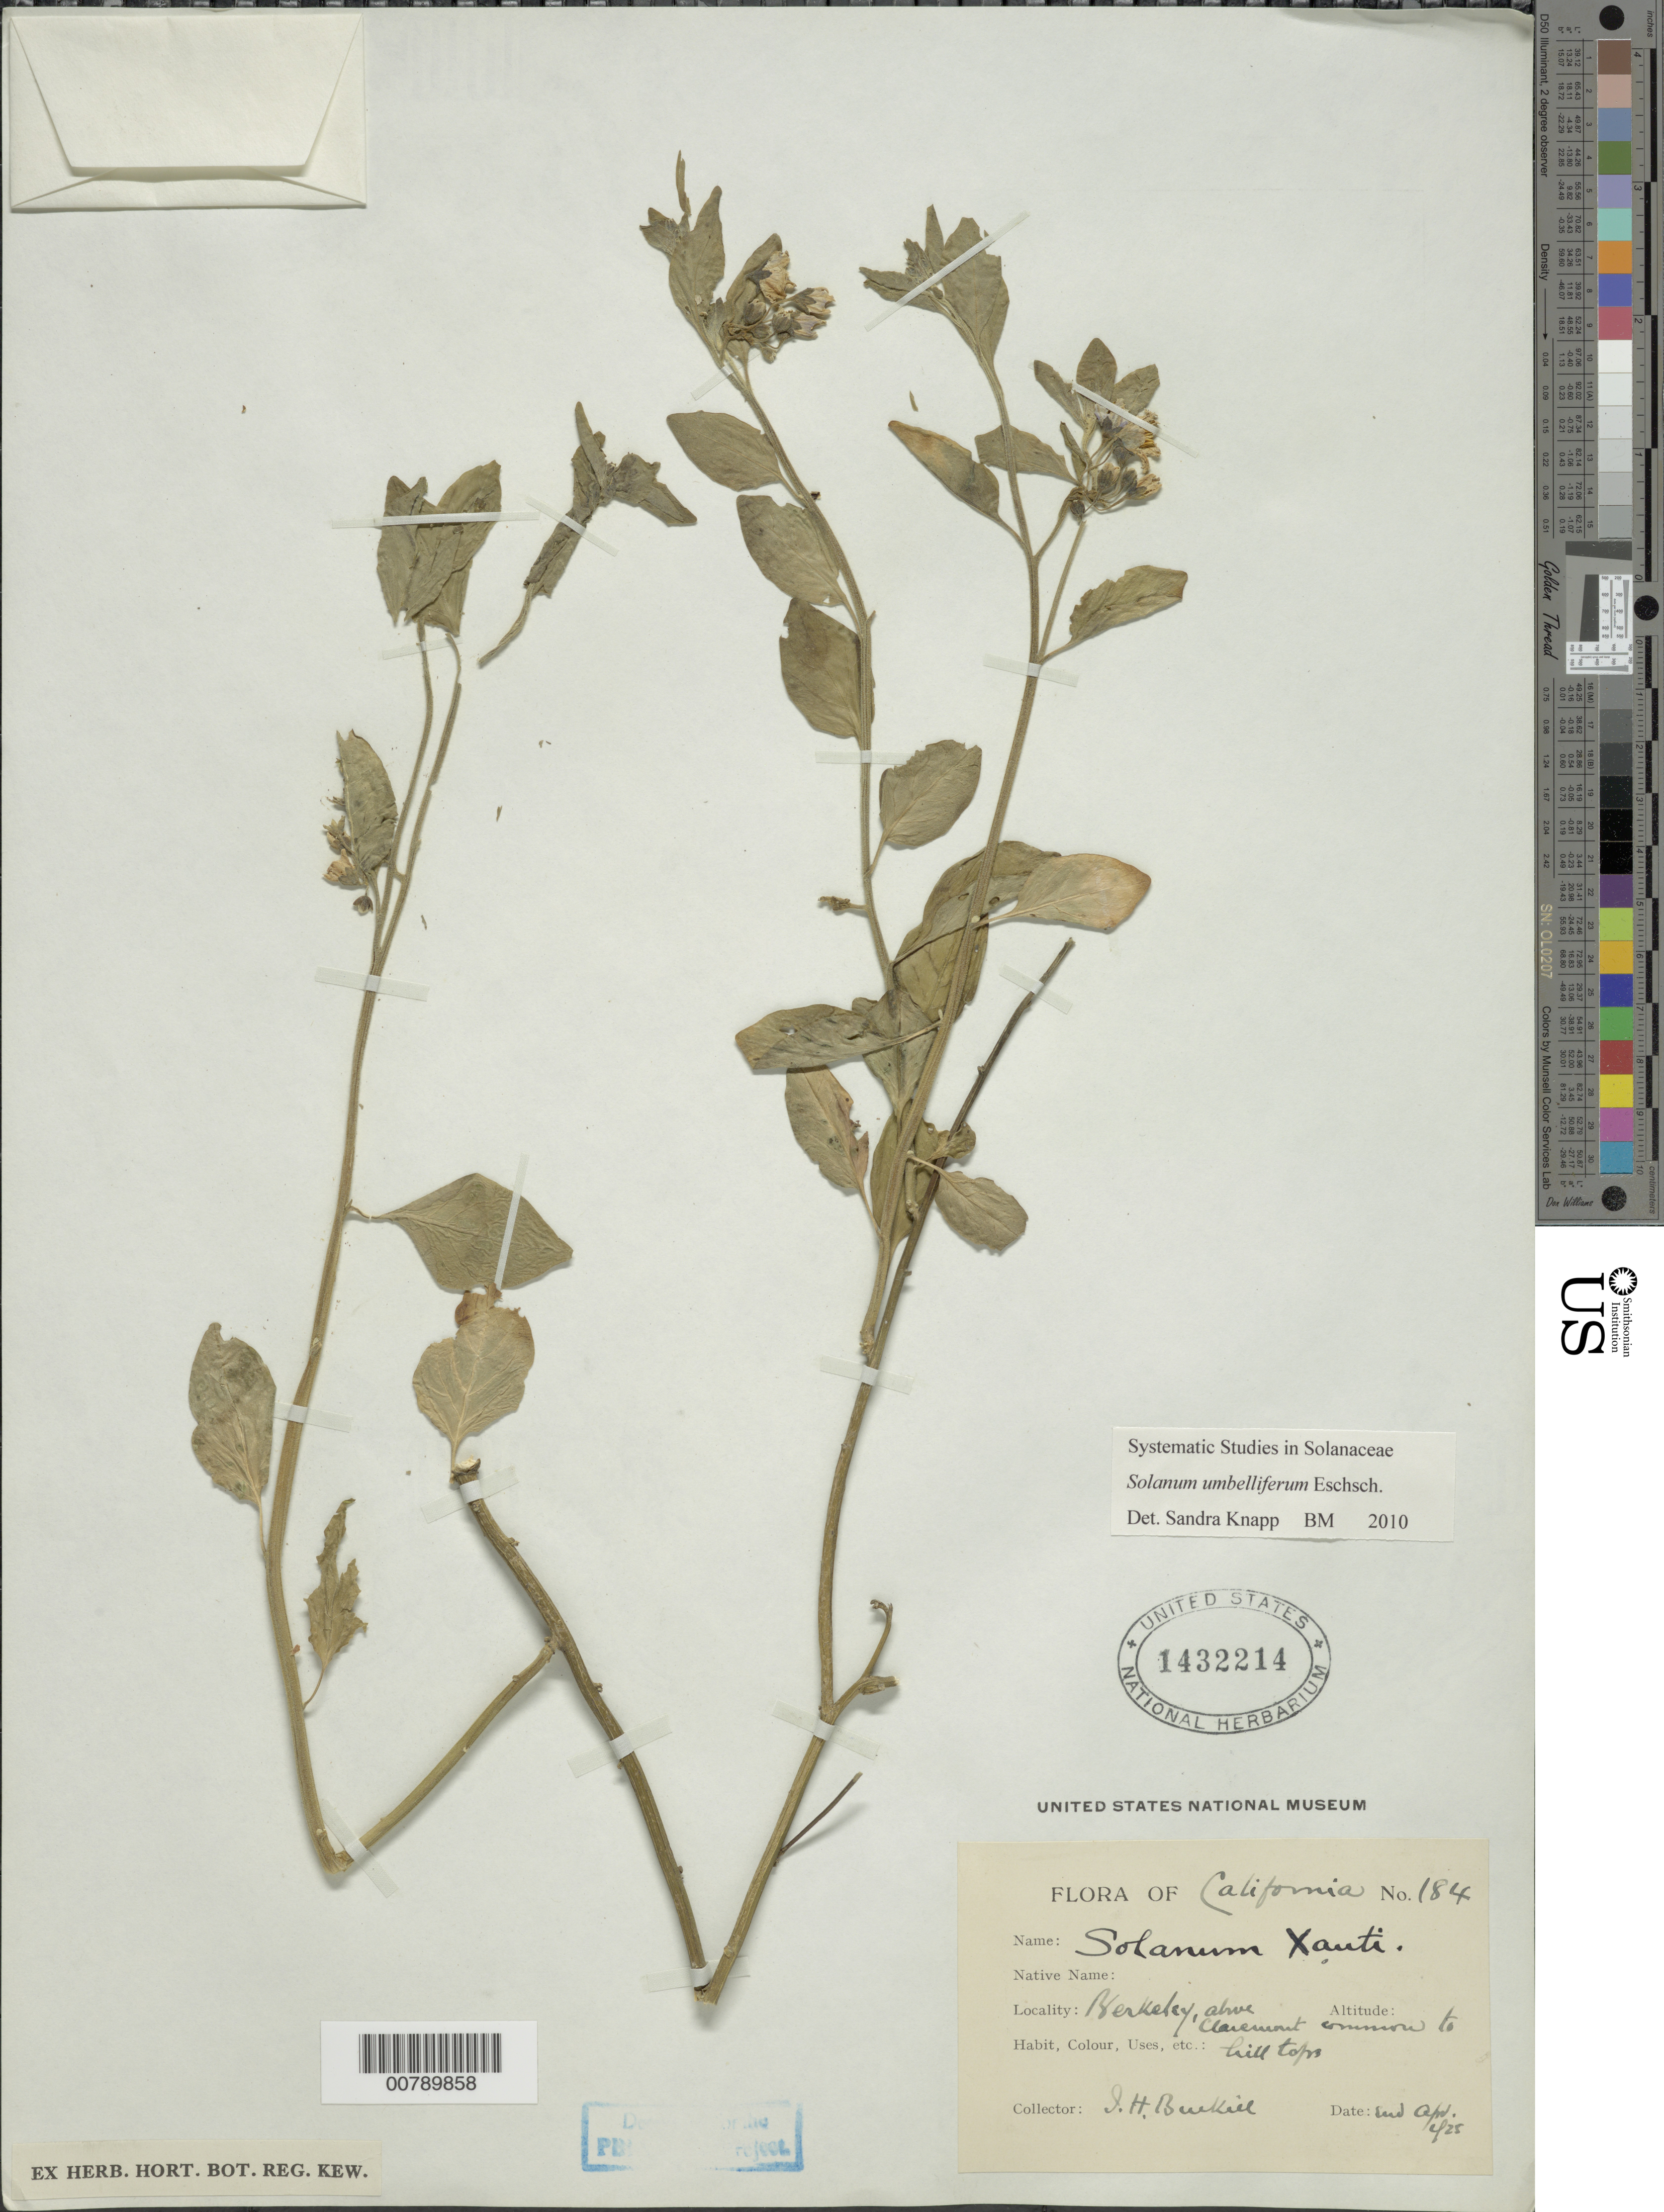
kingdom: Plantae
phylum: Tracheophyta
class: Magnoliopsida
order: Solanales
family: Solanaceae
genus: Solanum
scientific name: Solanum wallacei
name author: (A. Gray) Parish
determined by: Knapp, S. D.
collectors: I. H. Burkill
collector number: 184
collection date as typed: Apr 1925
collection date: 1925-04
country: United States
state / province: California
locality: above Claremont Common to hilltops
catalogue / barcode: US 1432214